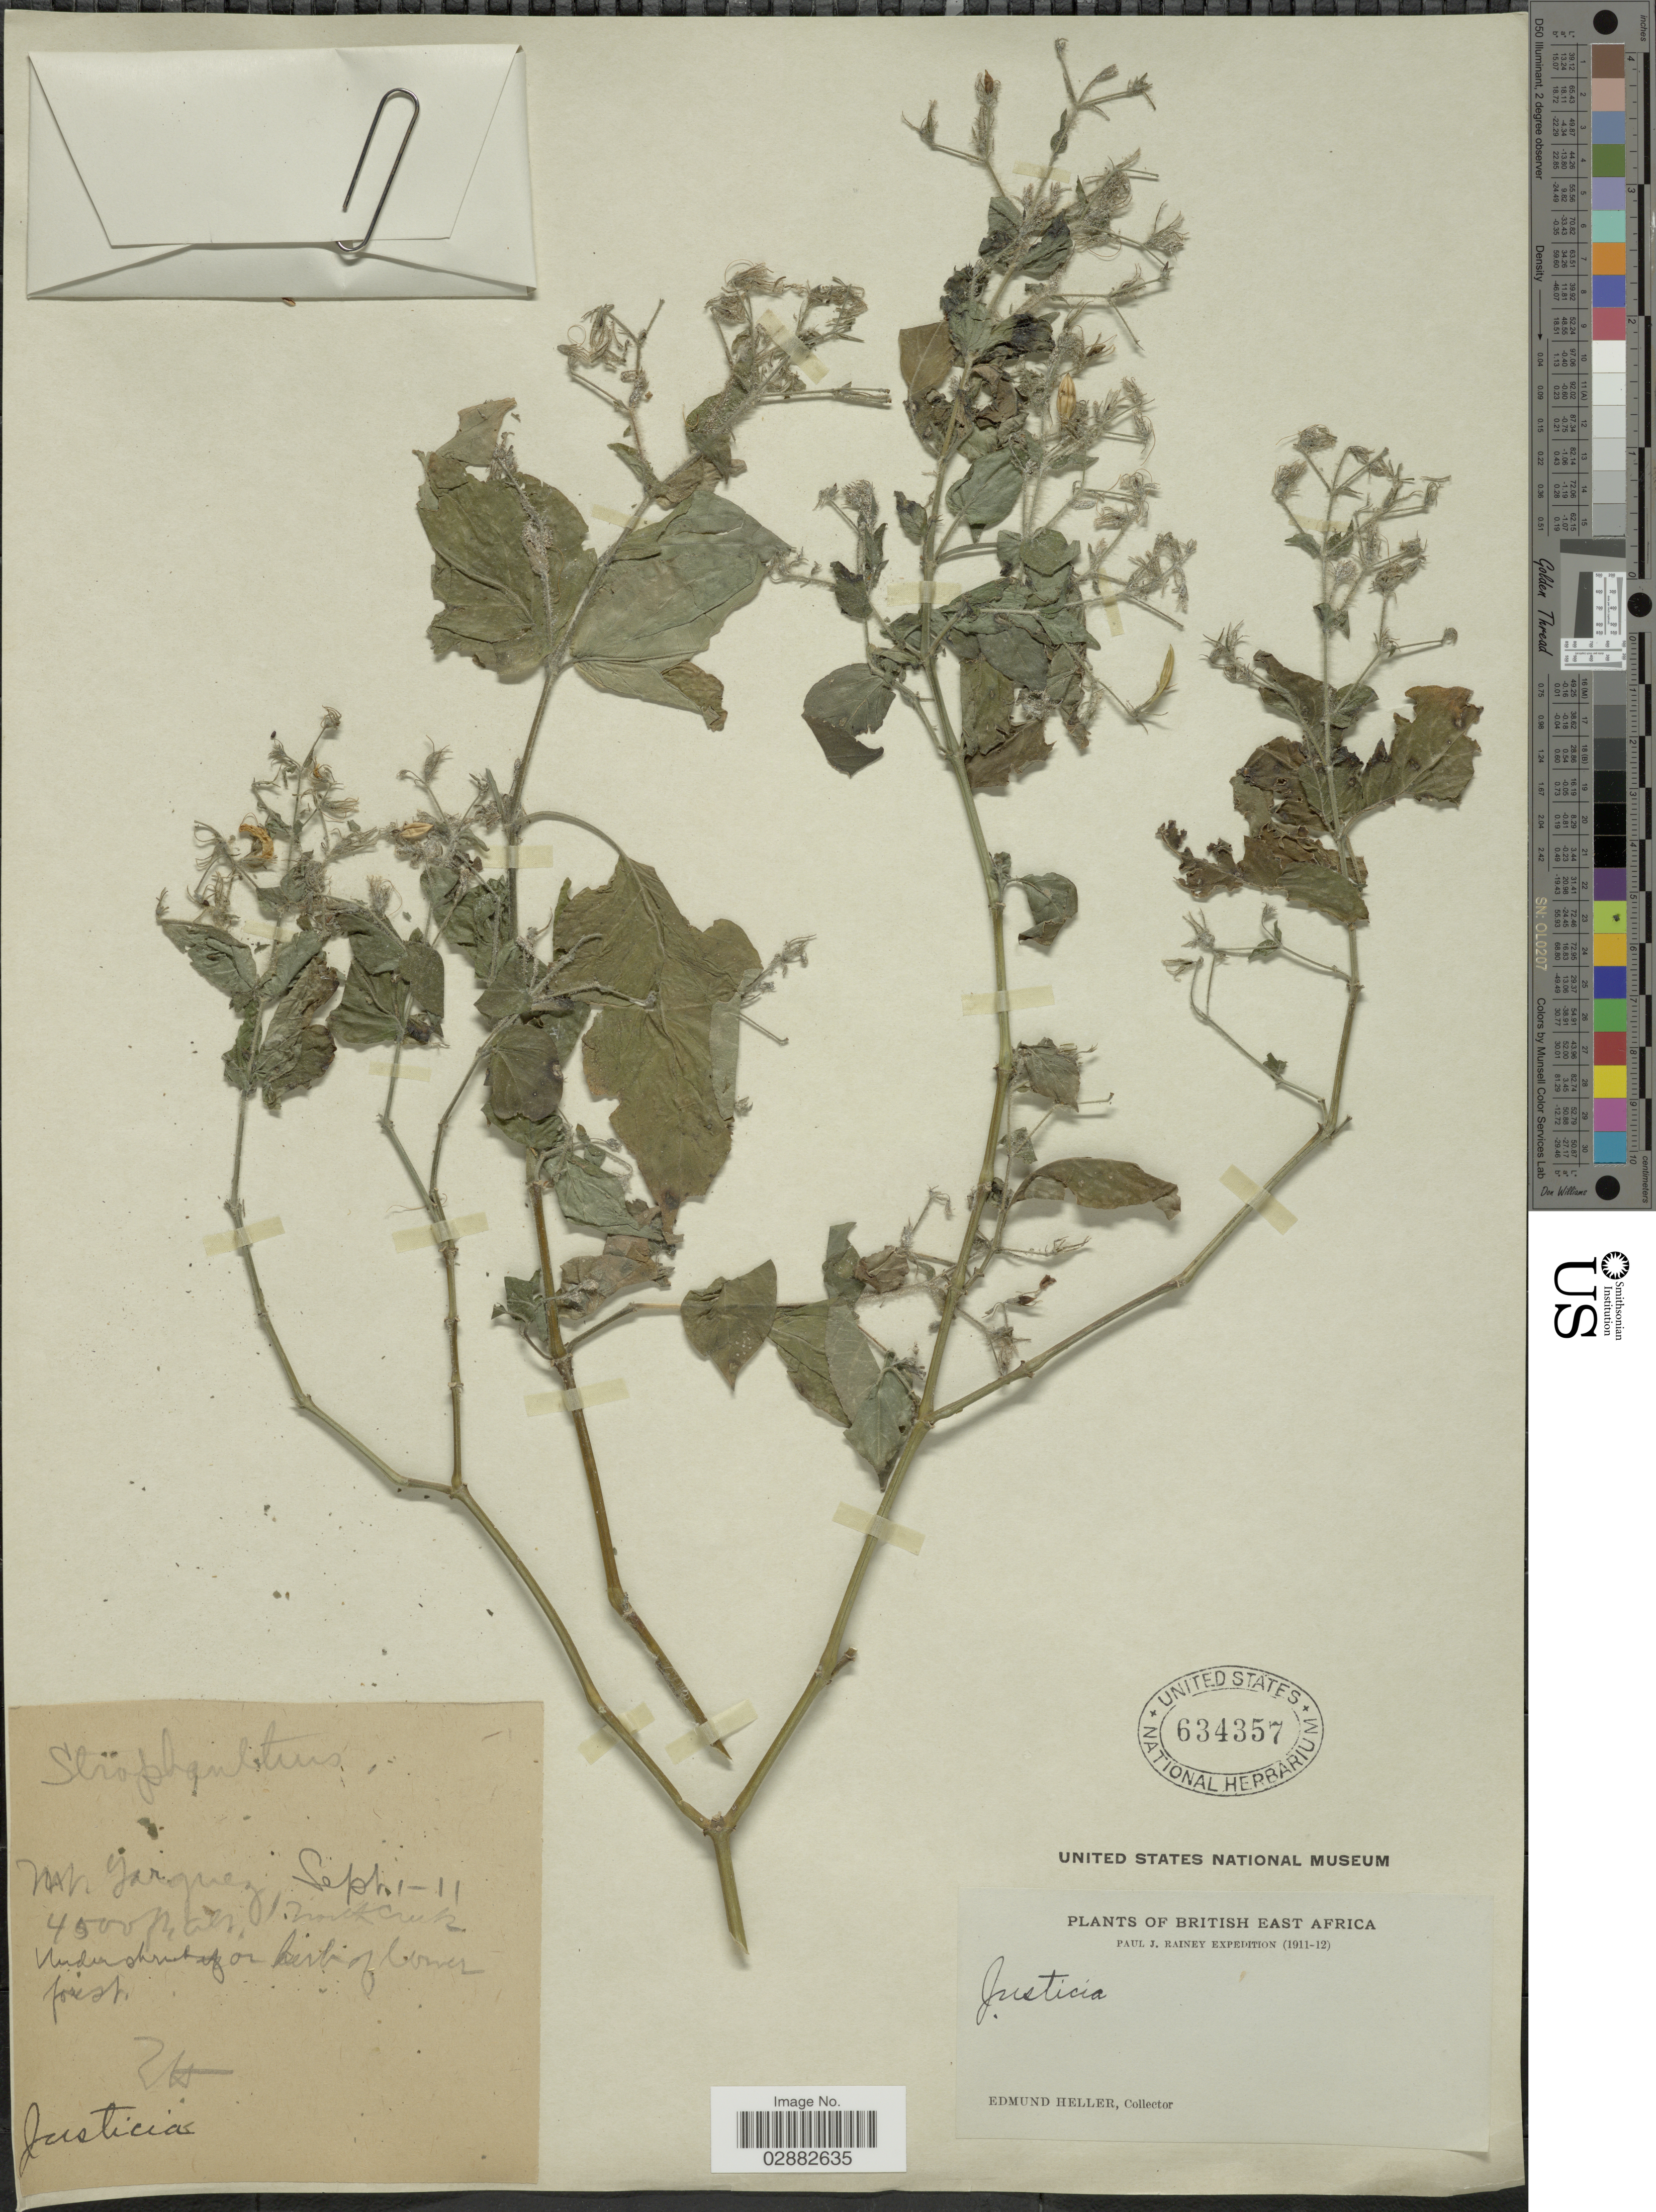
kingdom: Plantae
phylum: Tracheophyta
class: Magnoliopsida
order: Lamiales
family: Acanthaceae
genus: Justicia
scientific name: Justicia sp.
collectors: E. Heller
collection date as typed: Transcribed d/m/y: 1/9/11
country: Kenya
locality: British East Africa, Mt. Garguez.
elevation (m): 1372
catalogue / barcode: US 634357